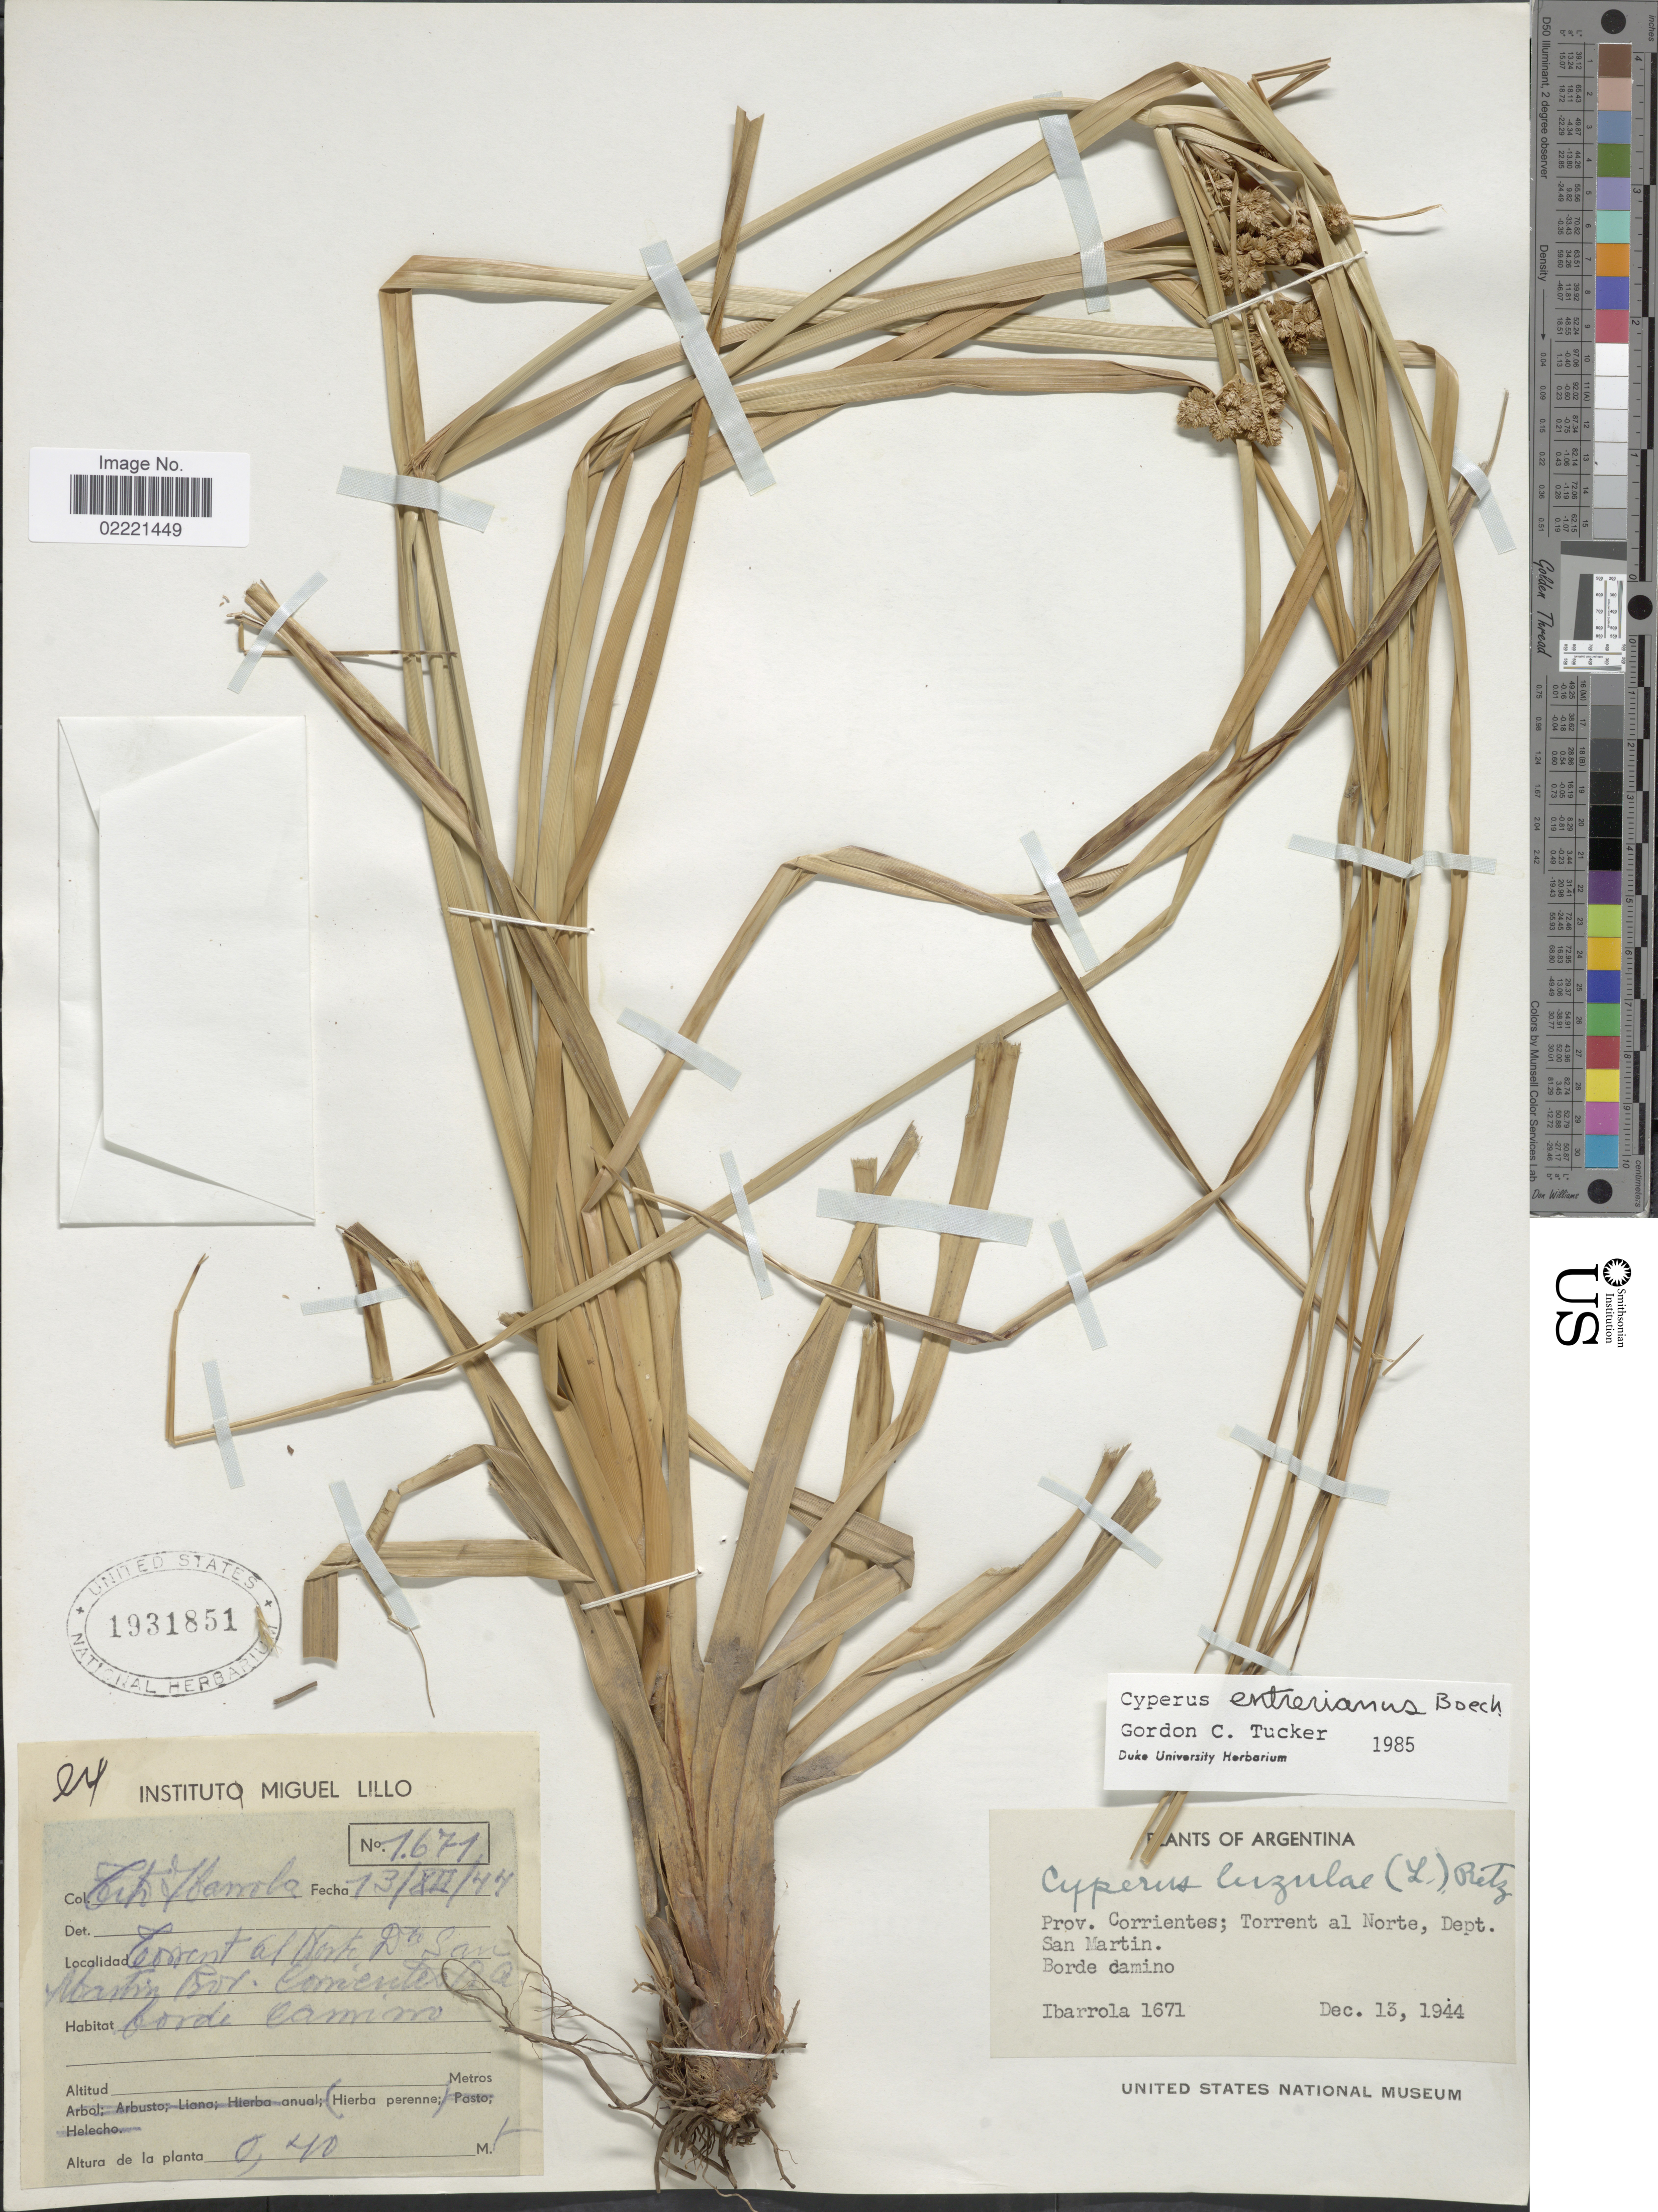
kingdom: Plantae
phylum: Tracheophyta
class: Liliopsida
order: Poales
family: Cyperaceae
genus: Cyperus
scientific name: Cyperus entrerianus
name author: Boeckeler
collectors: Ibarrola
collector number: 1671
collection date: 1944-12-13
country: Argentina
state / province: Corrientes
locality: Prov. Corrientes: Torrent al Norte, Dept. San Martin, Borde damino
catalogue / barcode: US 1931851